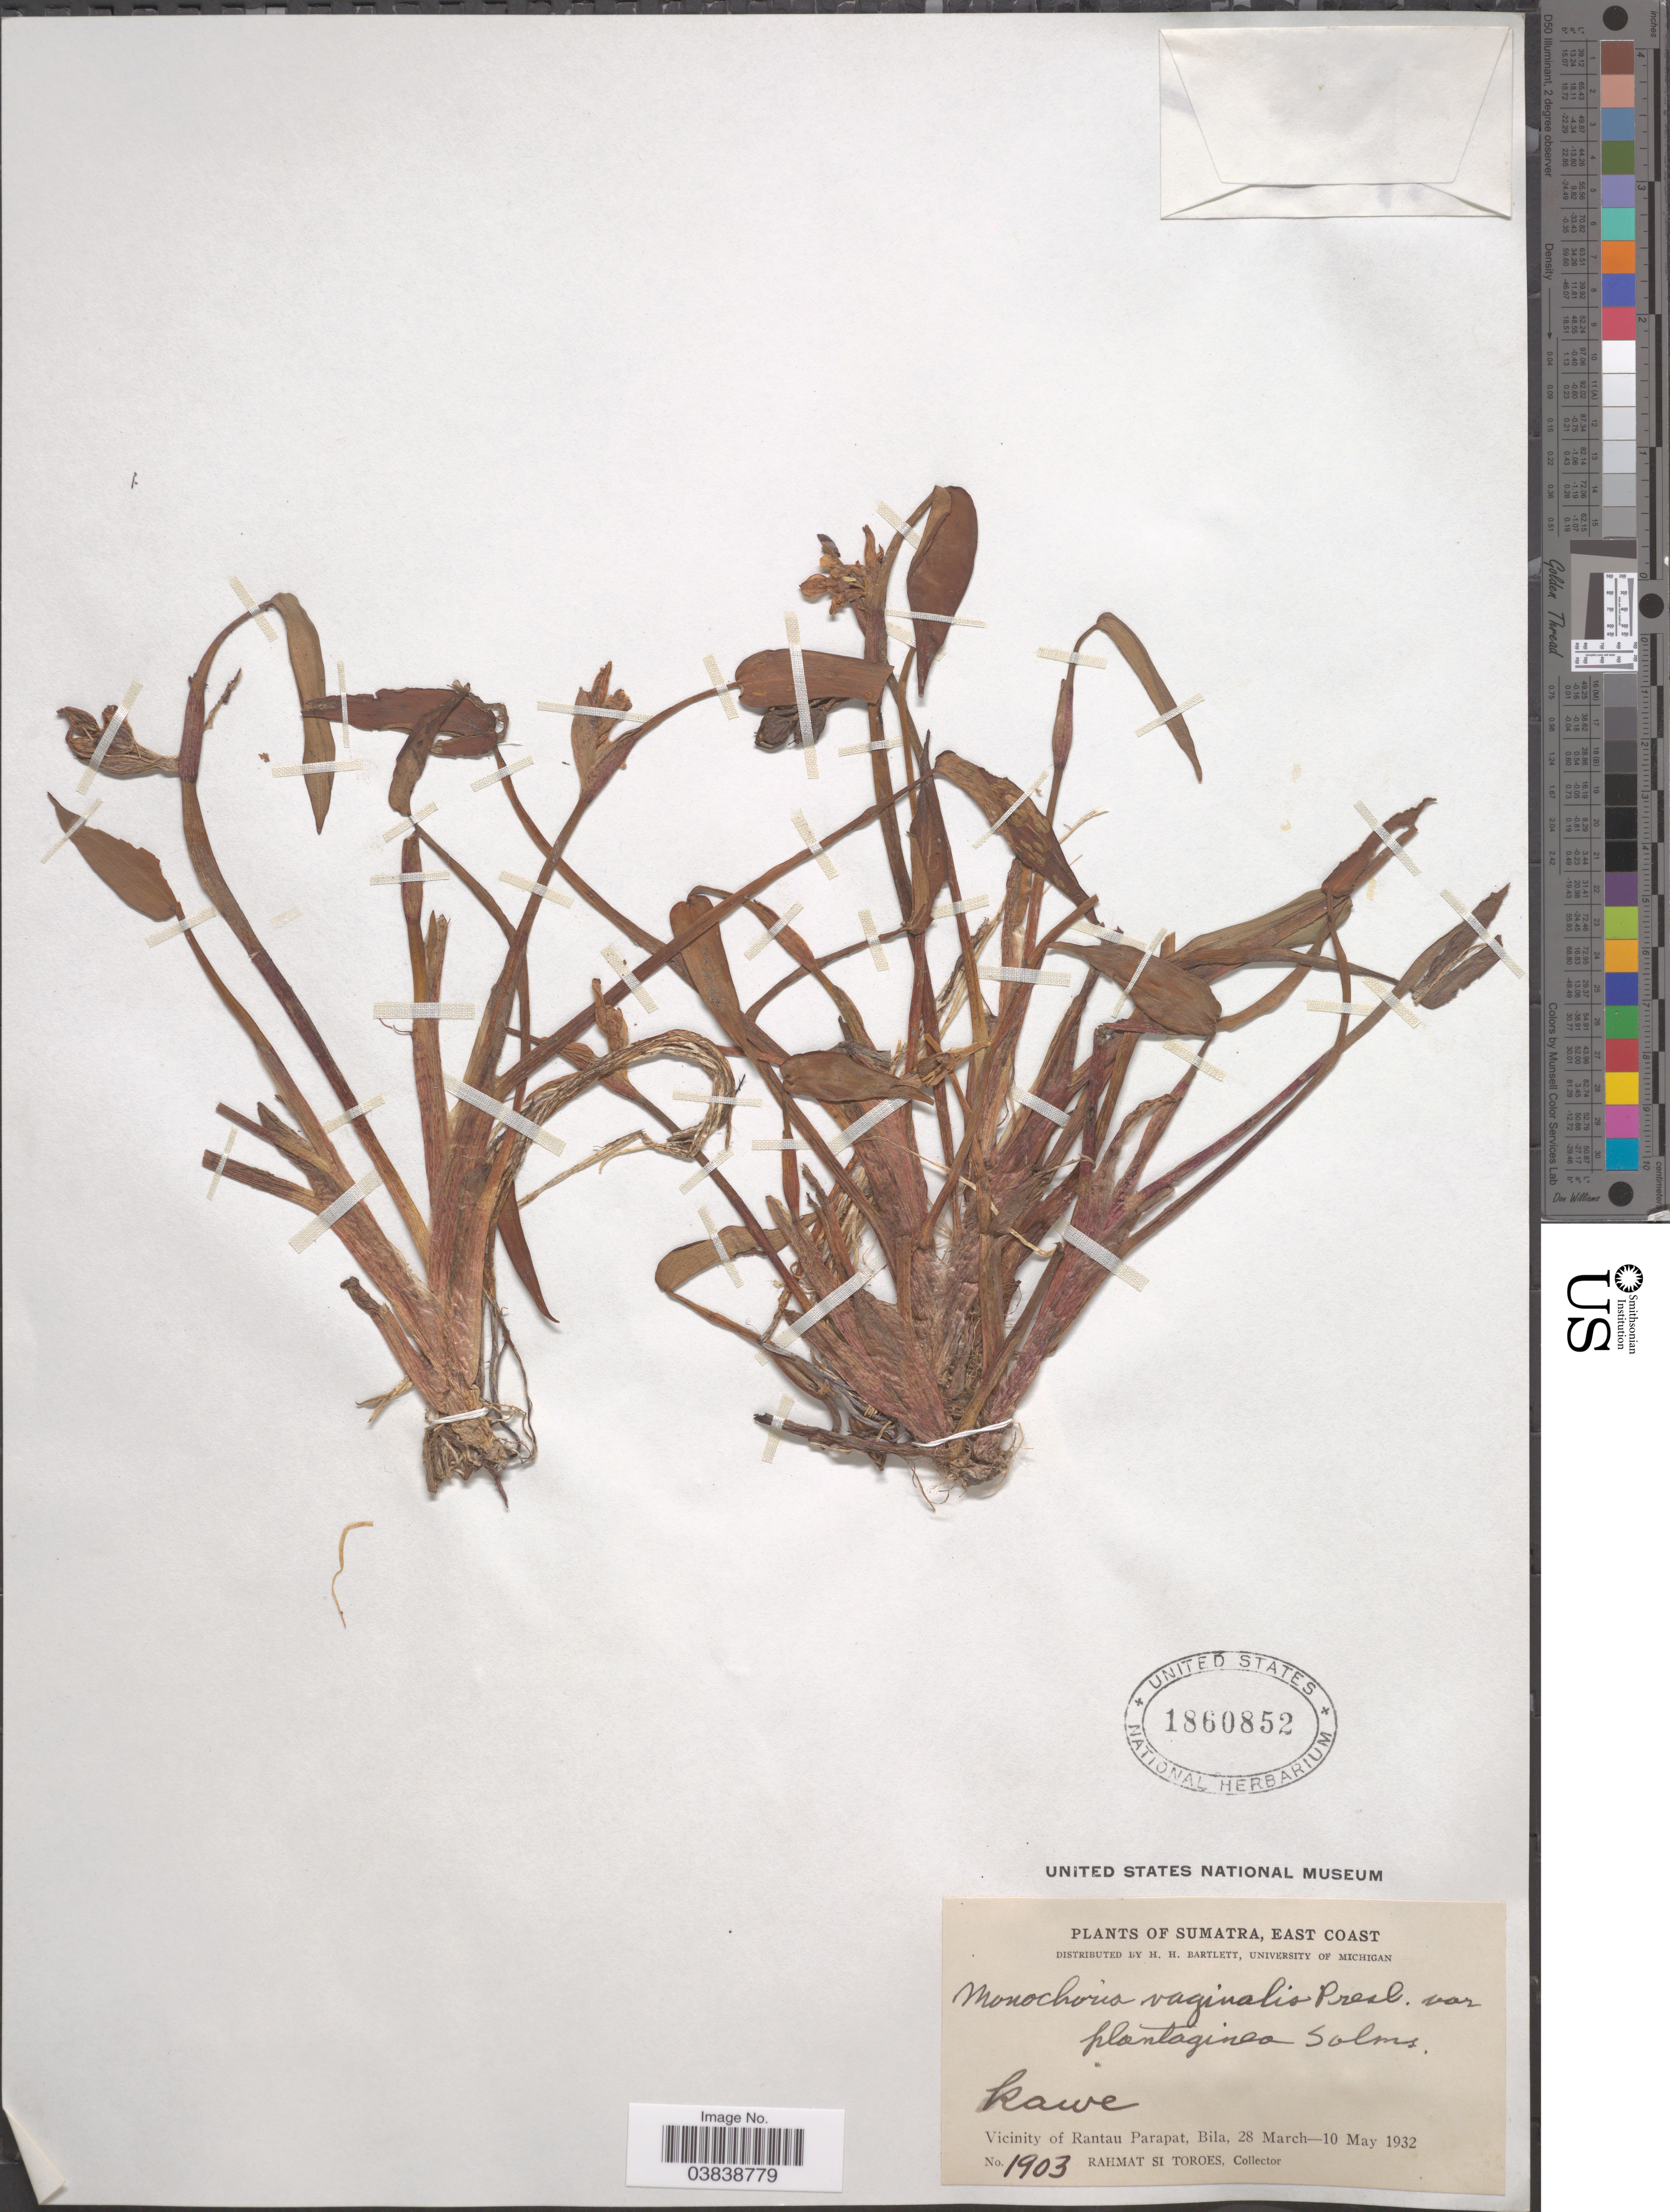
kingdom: Plantae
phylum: Tracheophyta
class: Liliopsida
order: Commelinales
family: Pontederiaceae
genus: Monochoria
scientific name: Monochoria vaginalis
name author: (Burm. f.) C. Presl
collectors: Rahmat Si Boeea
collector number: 1903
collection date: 1932-03-28/1932-05-10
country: Indonesia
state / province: Sumatra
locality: Sumatra, East Coast. Vicinity of Rantau Parapat, Bila.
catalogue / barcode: US 1860852